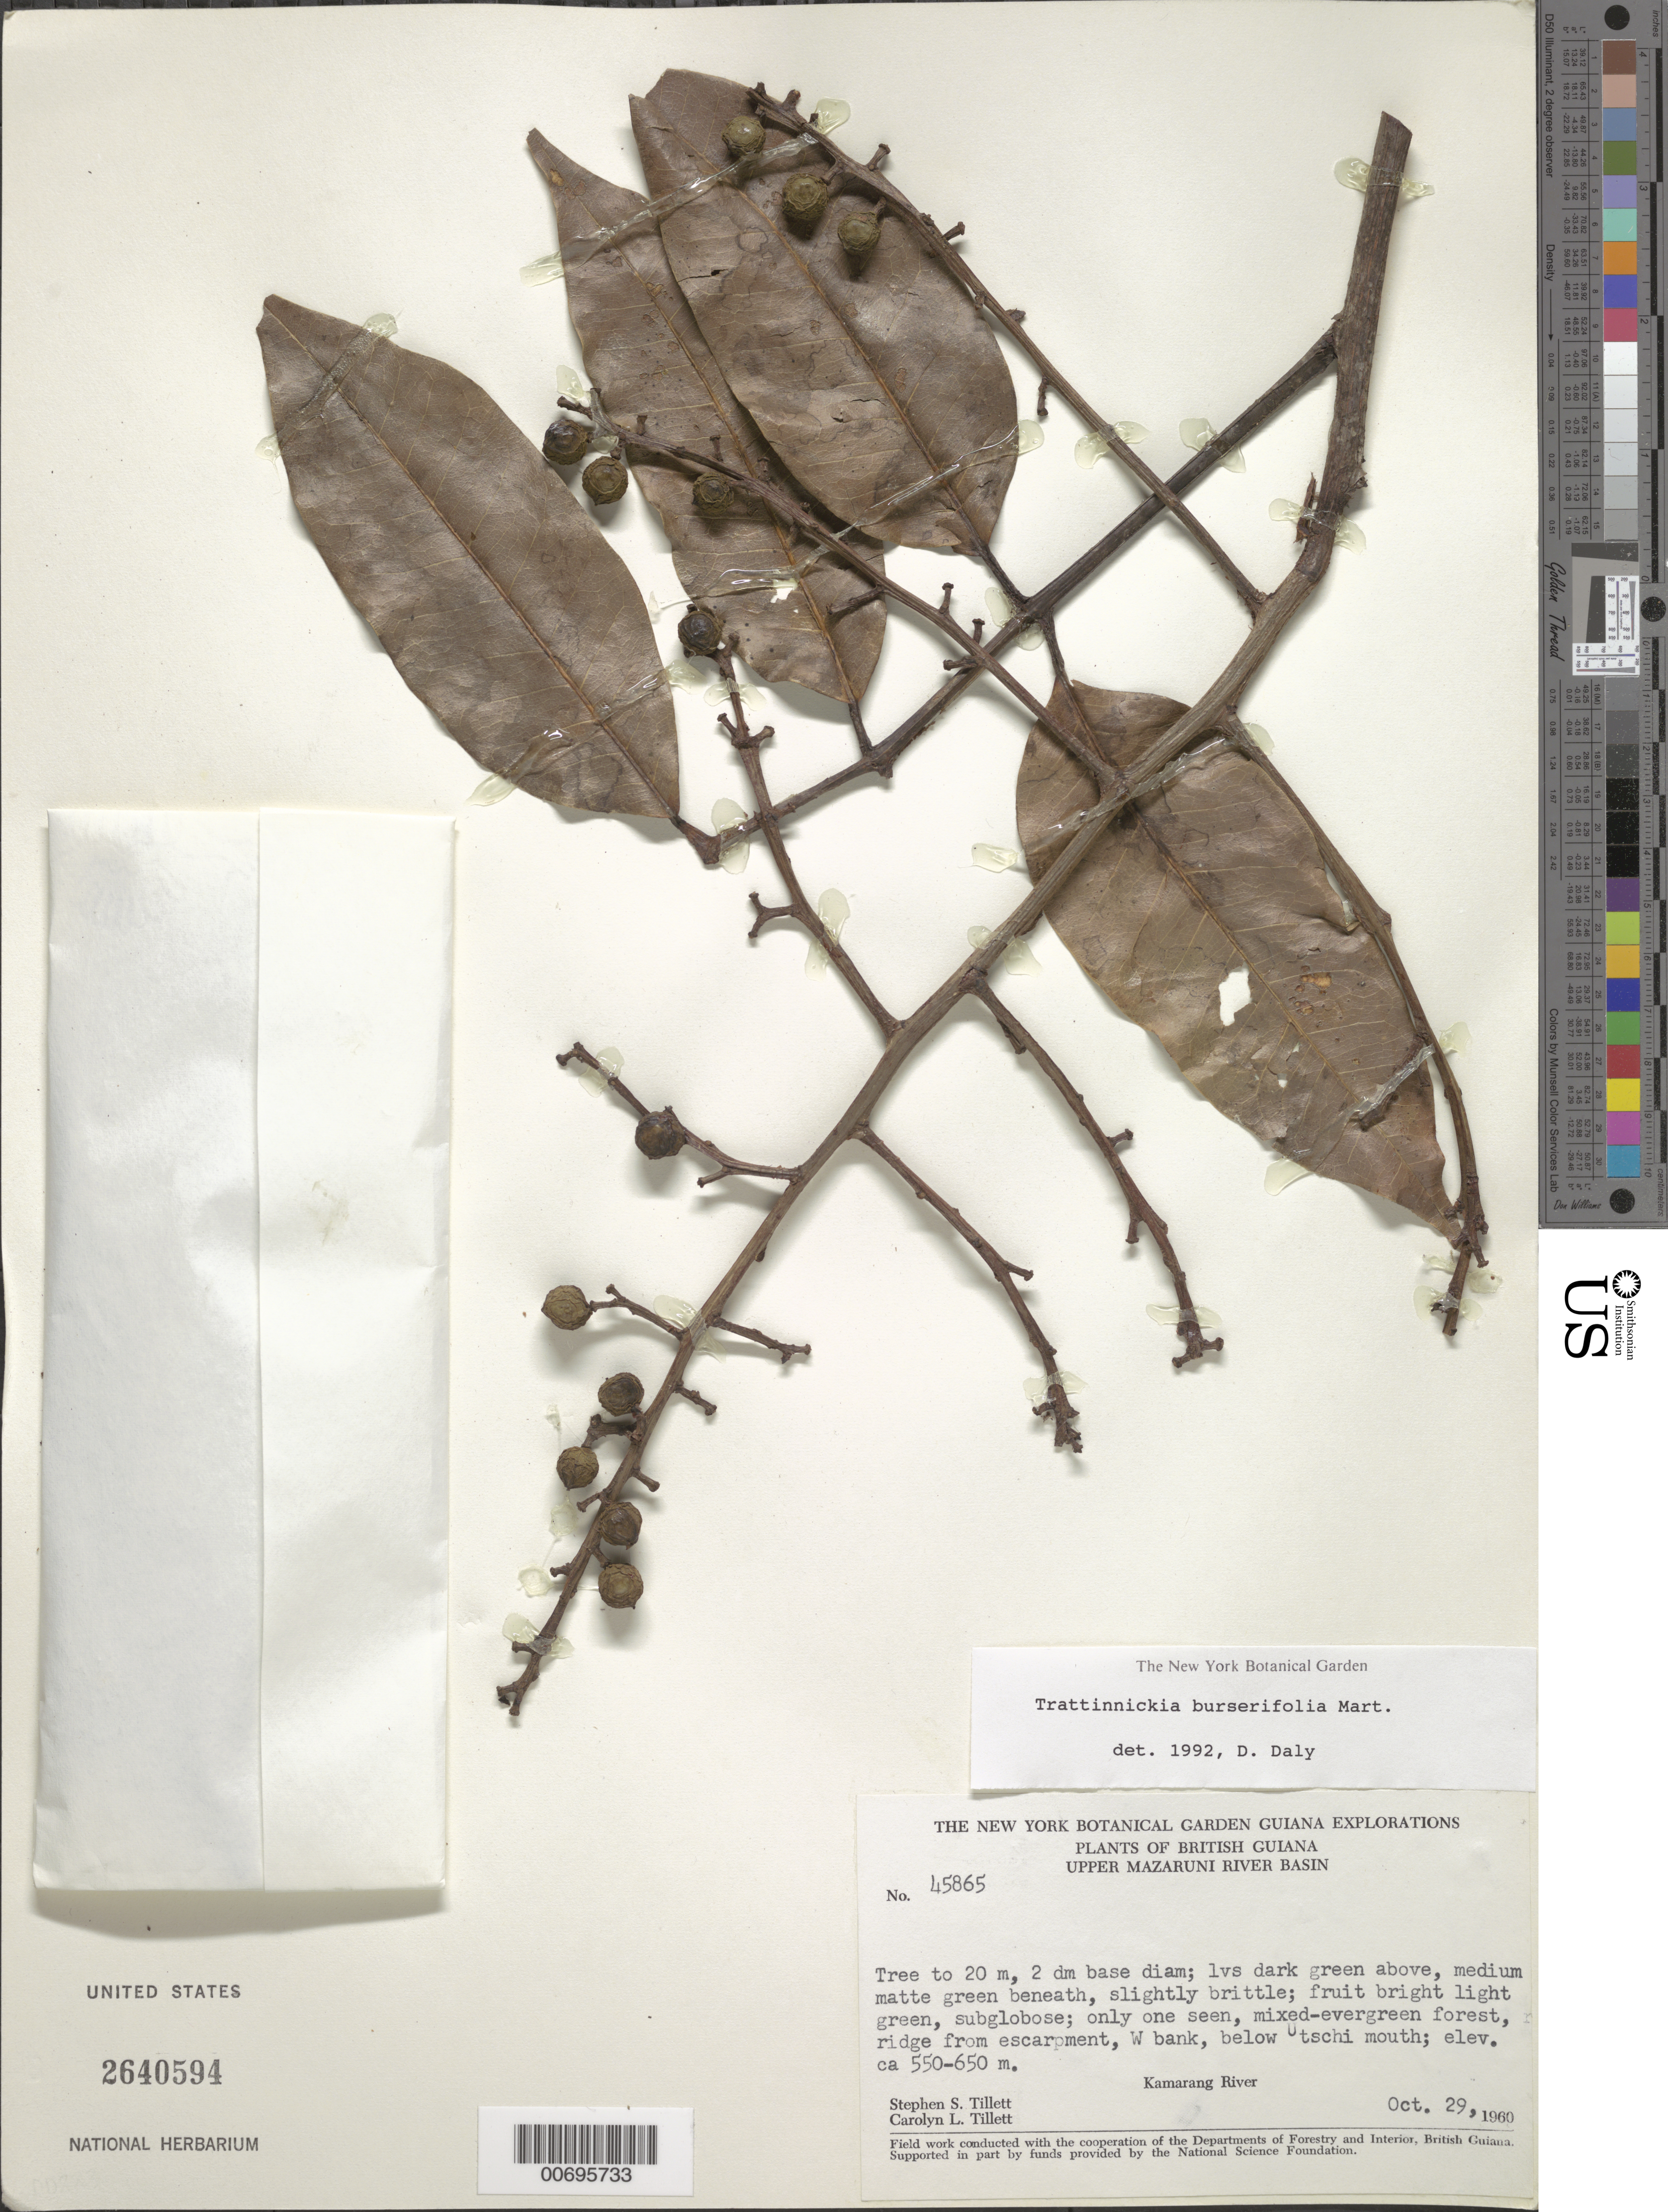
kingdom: Plantae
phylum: Tracheophyta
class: Magnoliopsida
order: Sapindales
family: Burseraceae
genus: Trattinnickia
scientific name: Trattinnickia burserifolia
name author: Mart.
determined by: Daly, D. C.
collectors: S. S. Tillett, C. L. Tillett & R. Boyan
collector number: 45865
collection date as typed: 29-Oct-60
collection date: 1960-10-29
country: Guyana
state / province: Cuyuni-Mazaruni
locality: Kamarang R., W bank, below Utschi mouth; Upper Mazaruni R. Basin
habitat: Mixed evergreen forest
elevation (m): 550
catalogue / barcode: US 2640594